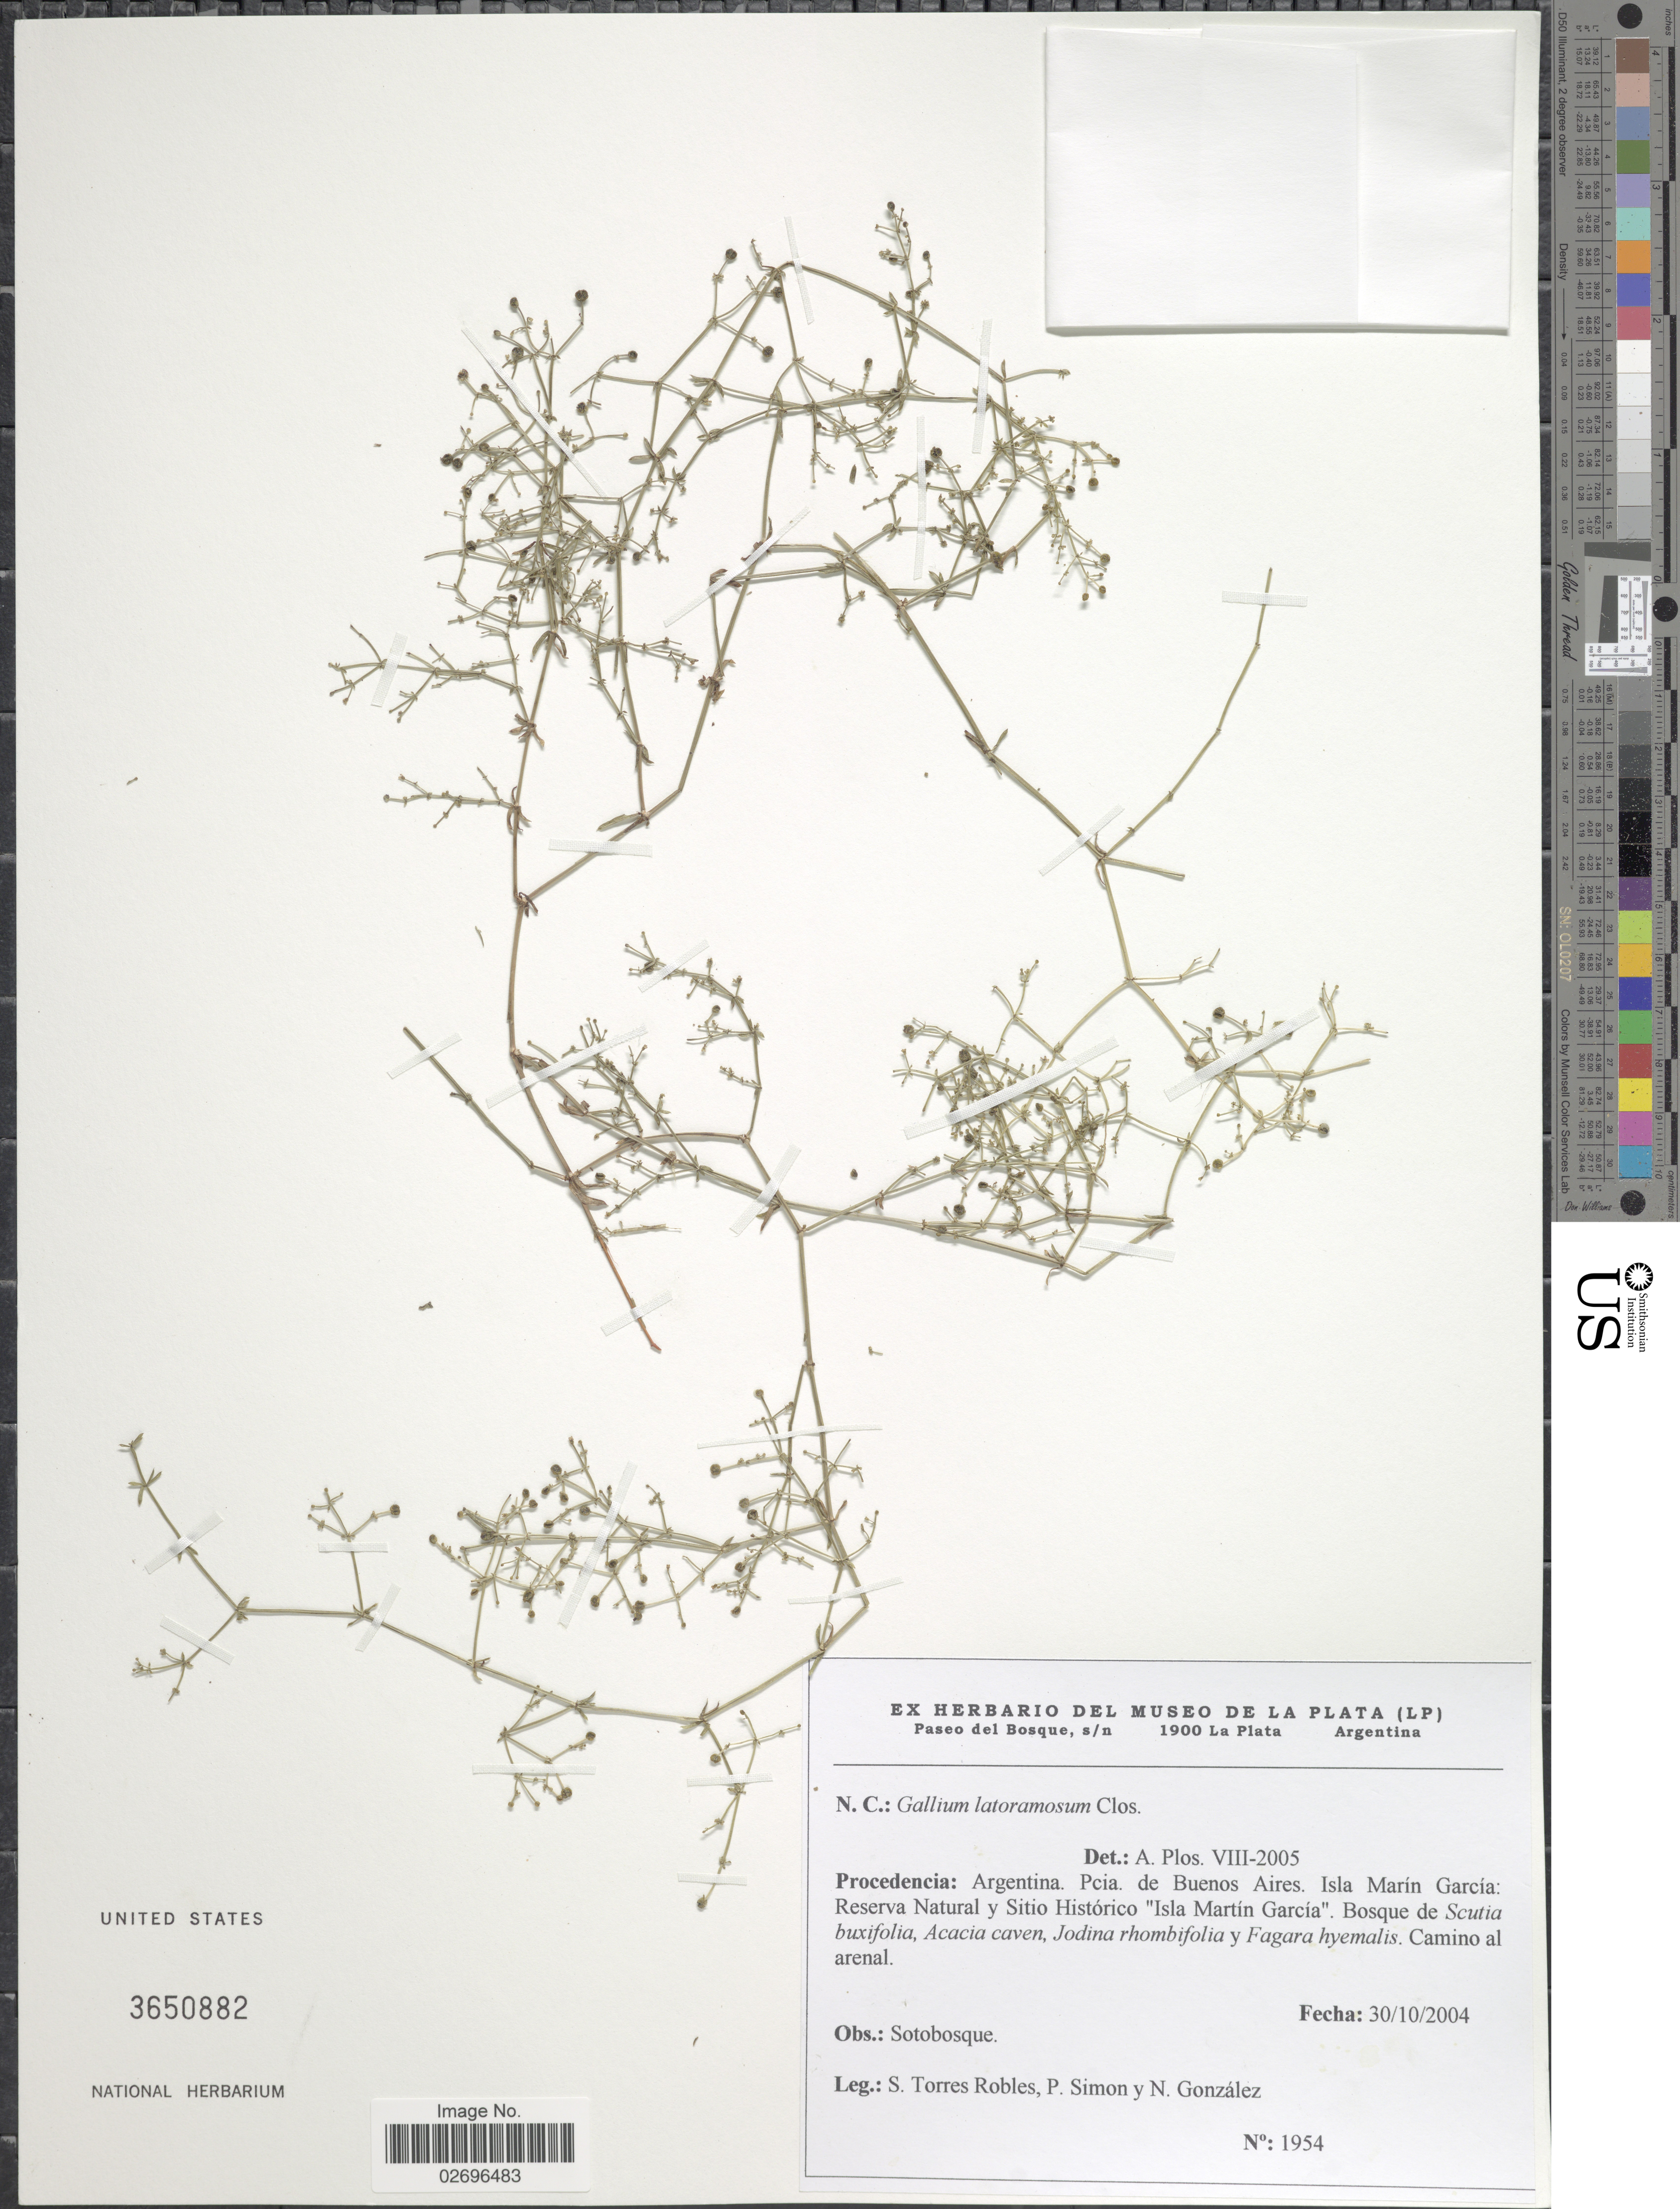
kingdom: Plantae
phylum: Tracheophyta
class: Magnoliopsida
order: Gentianales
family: Rubiaceae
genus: Galium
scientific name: Galium latoramosum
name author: Clos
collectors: S. Torres Robles, P. Simon & N. Gonzalez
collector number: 1954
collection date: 2004-10-30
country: Argentina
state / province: Buenos Aires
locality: Isla Marín García: Reserva Natural y Sitio Histórico 'Isla Martín García'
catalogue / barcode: US 3650882